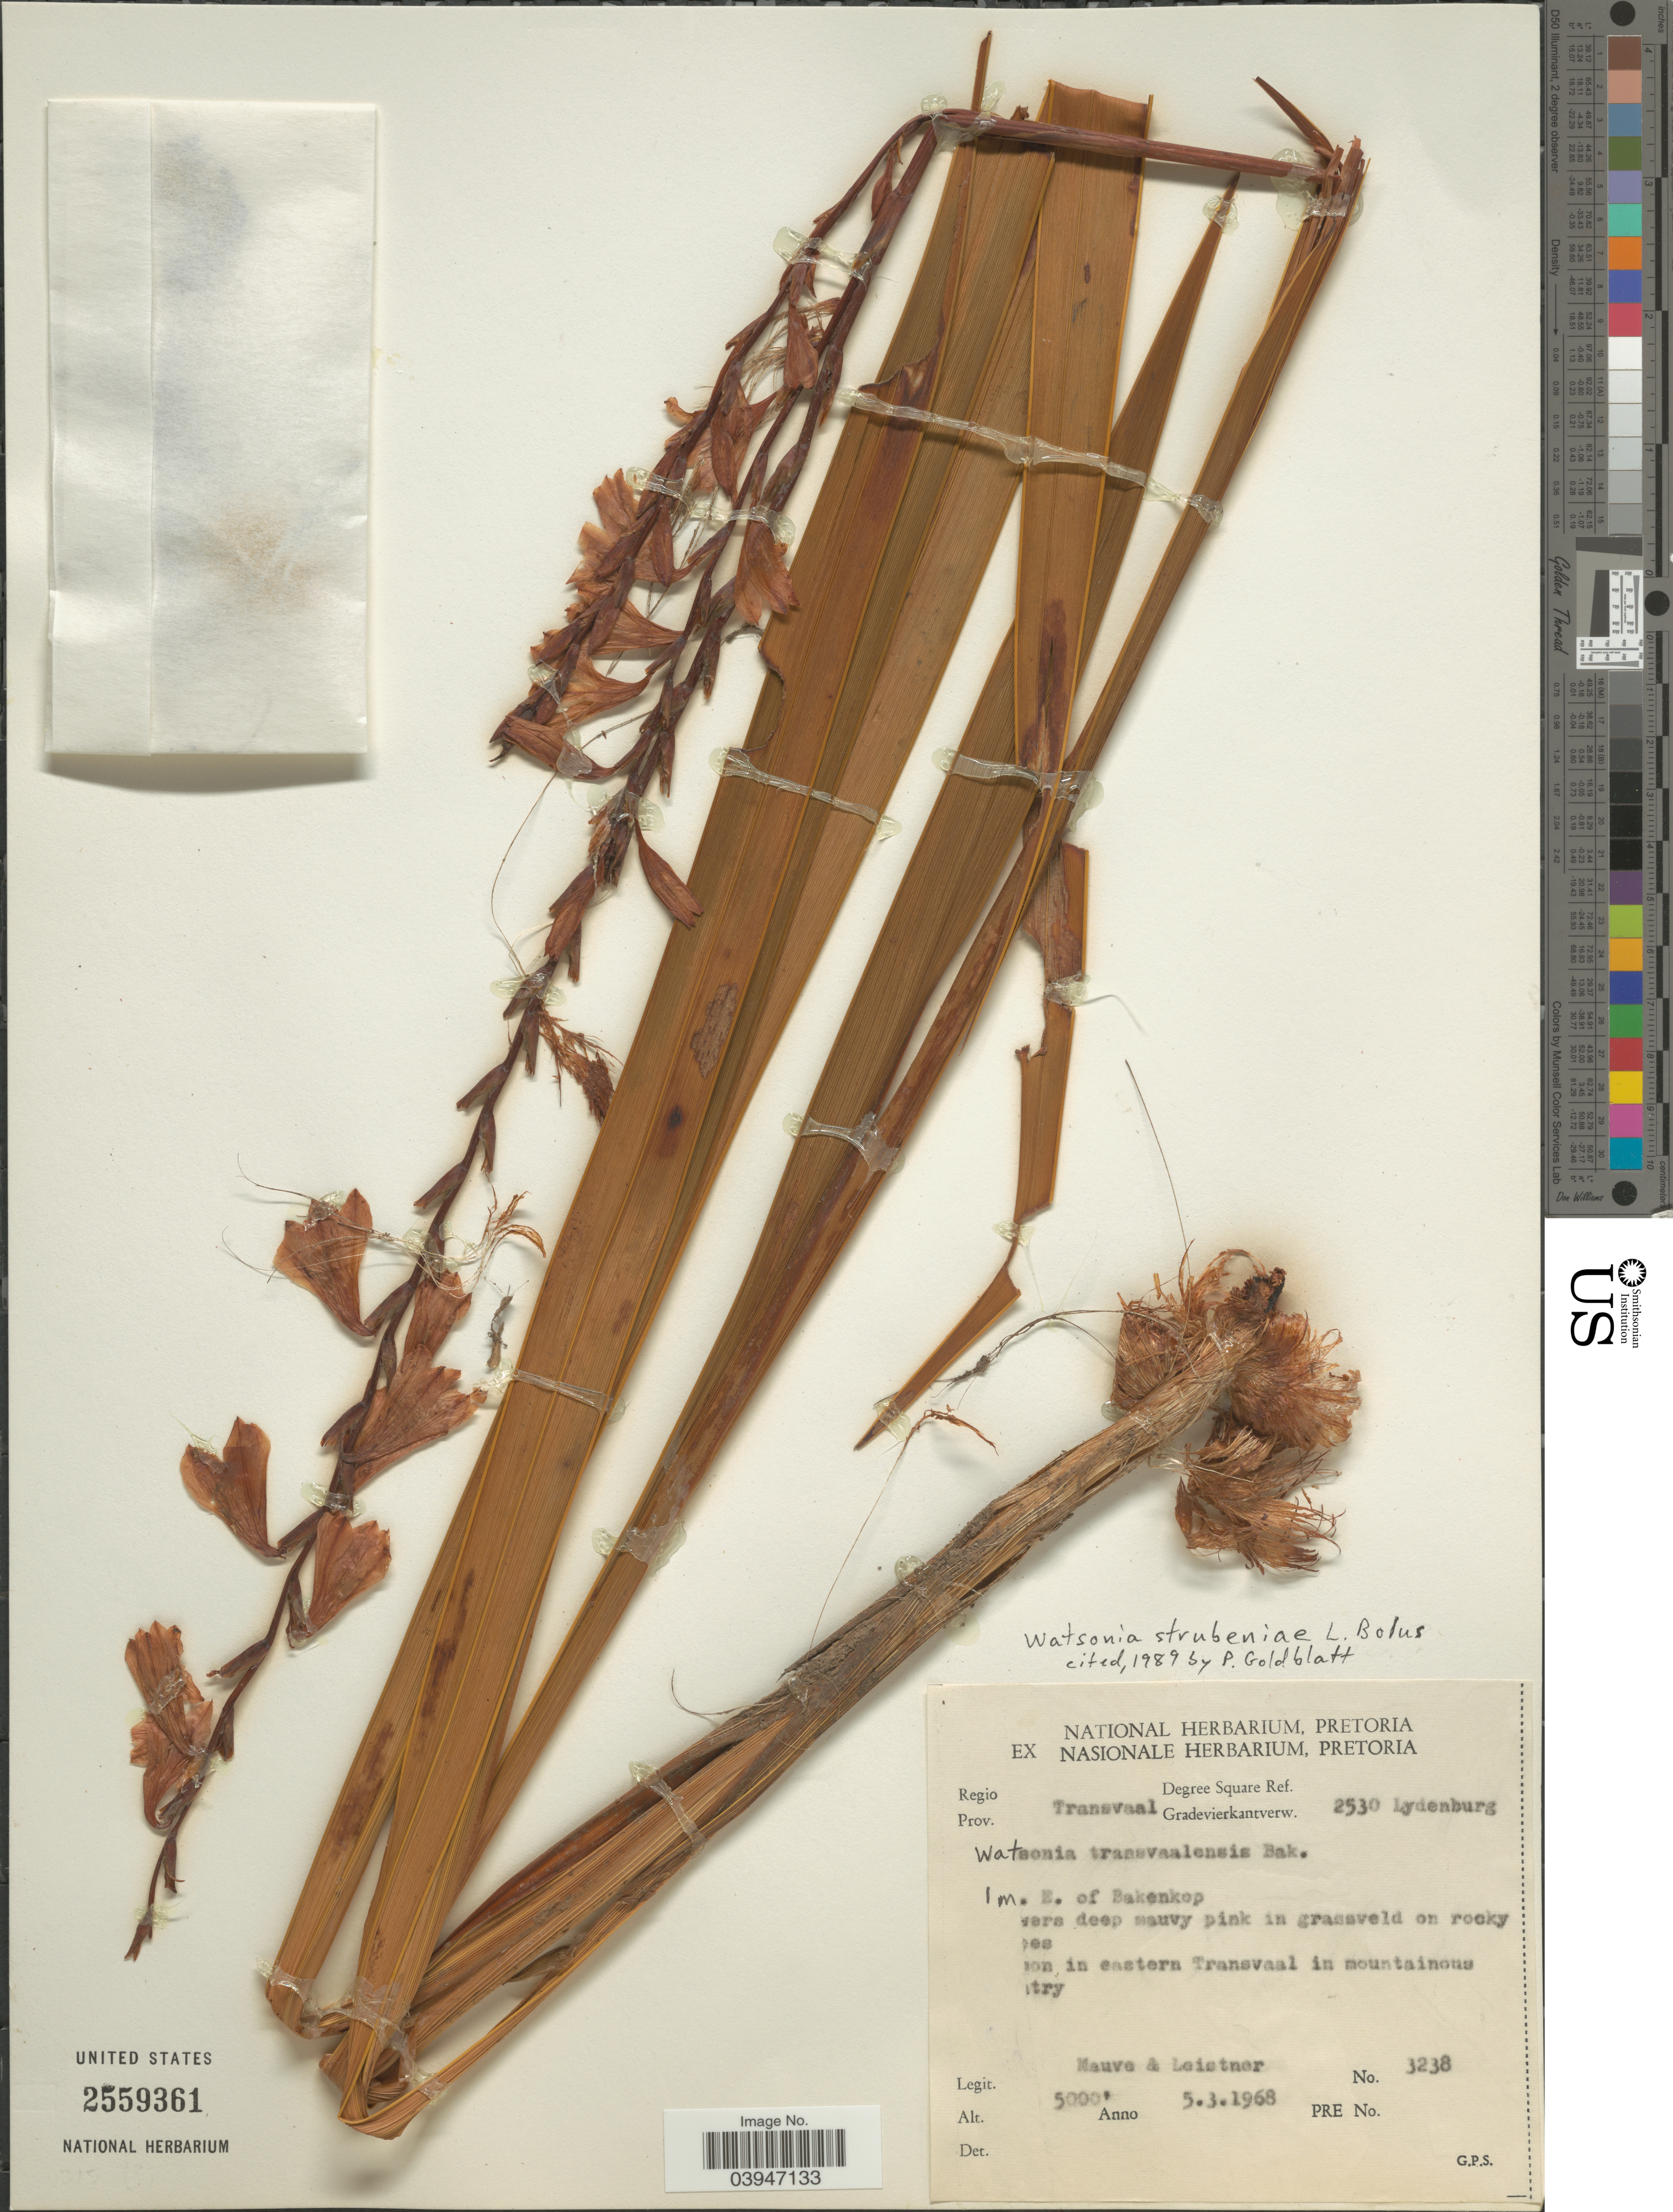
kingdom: Plantae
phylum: Tracheophyta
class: Liliopsida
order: Asparagales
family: Iridaceae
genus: Watsonia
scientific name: Watsonia strubeniae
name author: L. Bolus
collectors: Mauve & Leistner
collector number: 3238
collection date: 1968-03-05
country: South Africa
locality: Regio Prov. Transvaal. Gradevierkantverw. 2530 Lydenburg. 1 m. E. of Bakenkop.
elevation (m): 1524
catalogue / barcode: US 2559361